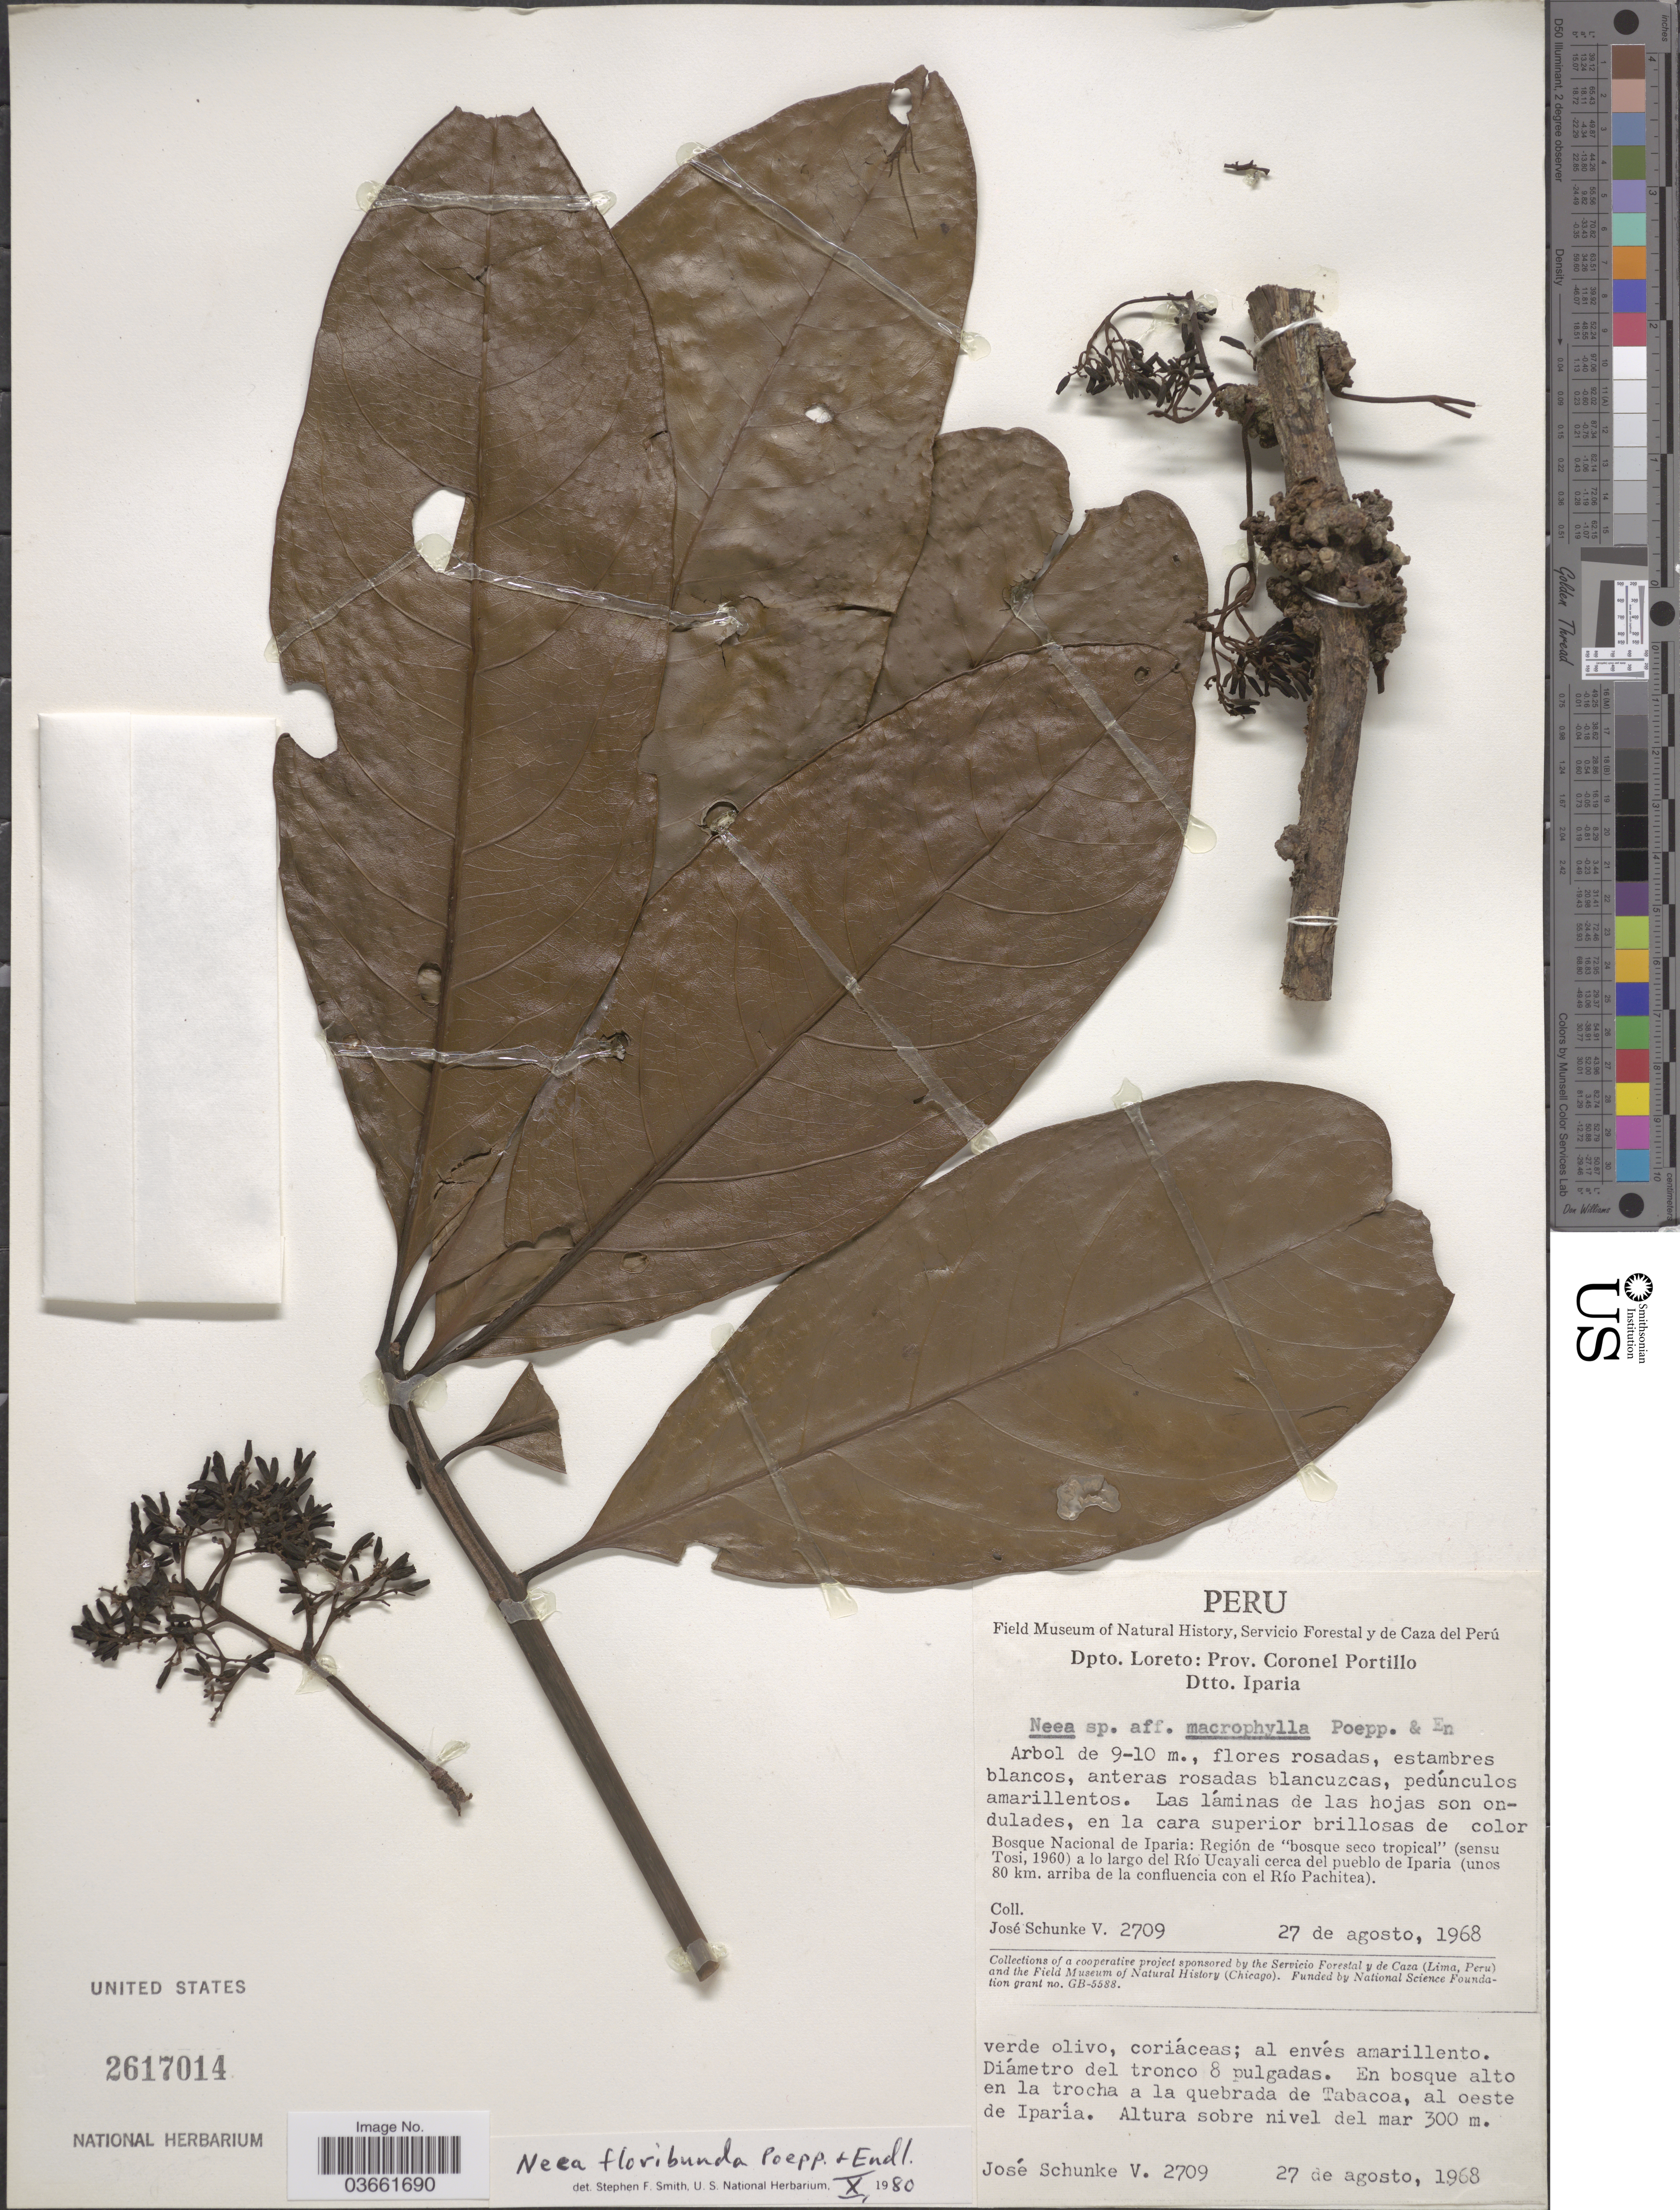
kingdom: Plantae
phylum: Tracheophyta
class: Magnoliopsida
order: Caryophyllales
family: Nyctaginaceae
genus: Neea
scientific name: Neea floribunda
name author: Poepp. & Endl.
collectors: J. Schunke Vigo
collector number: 2709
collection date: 1968-08-27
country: Peru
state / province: Loreto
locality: Dpto. Loreto: Prov. Coronel Portillo, Dtto. Iparia. Bosque Nacional de Iparia: Región de "bosque seco tropical" (sensu Tosi, 1960) a lo largo del Río Ucayali cerca del pueblo de Iparía (unos 80 km. arriba de la confluencia con el Río Pachitea). En bosque alto en la trocha a la quebrada de Tabacoa, al oeste de Iparía.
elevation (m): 300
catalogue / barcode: US 2617014